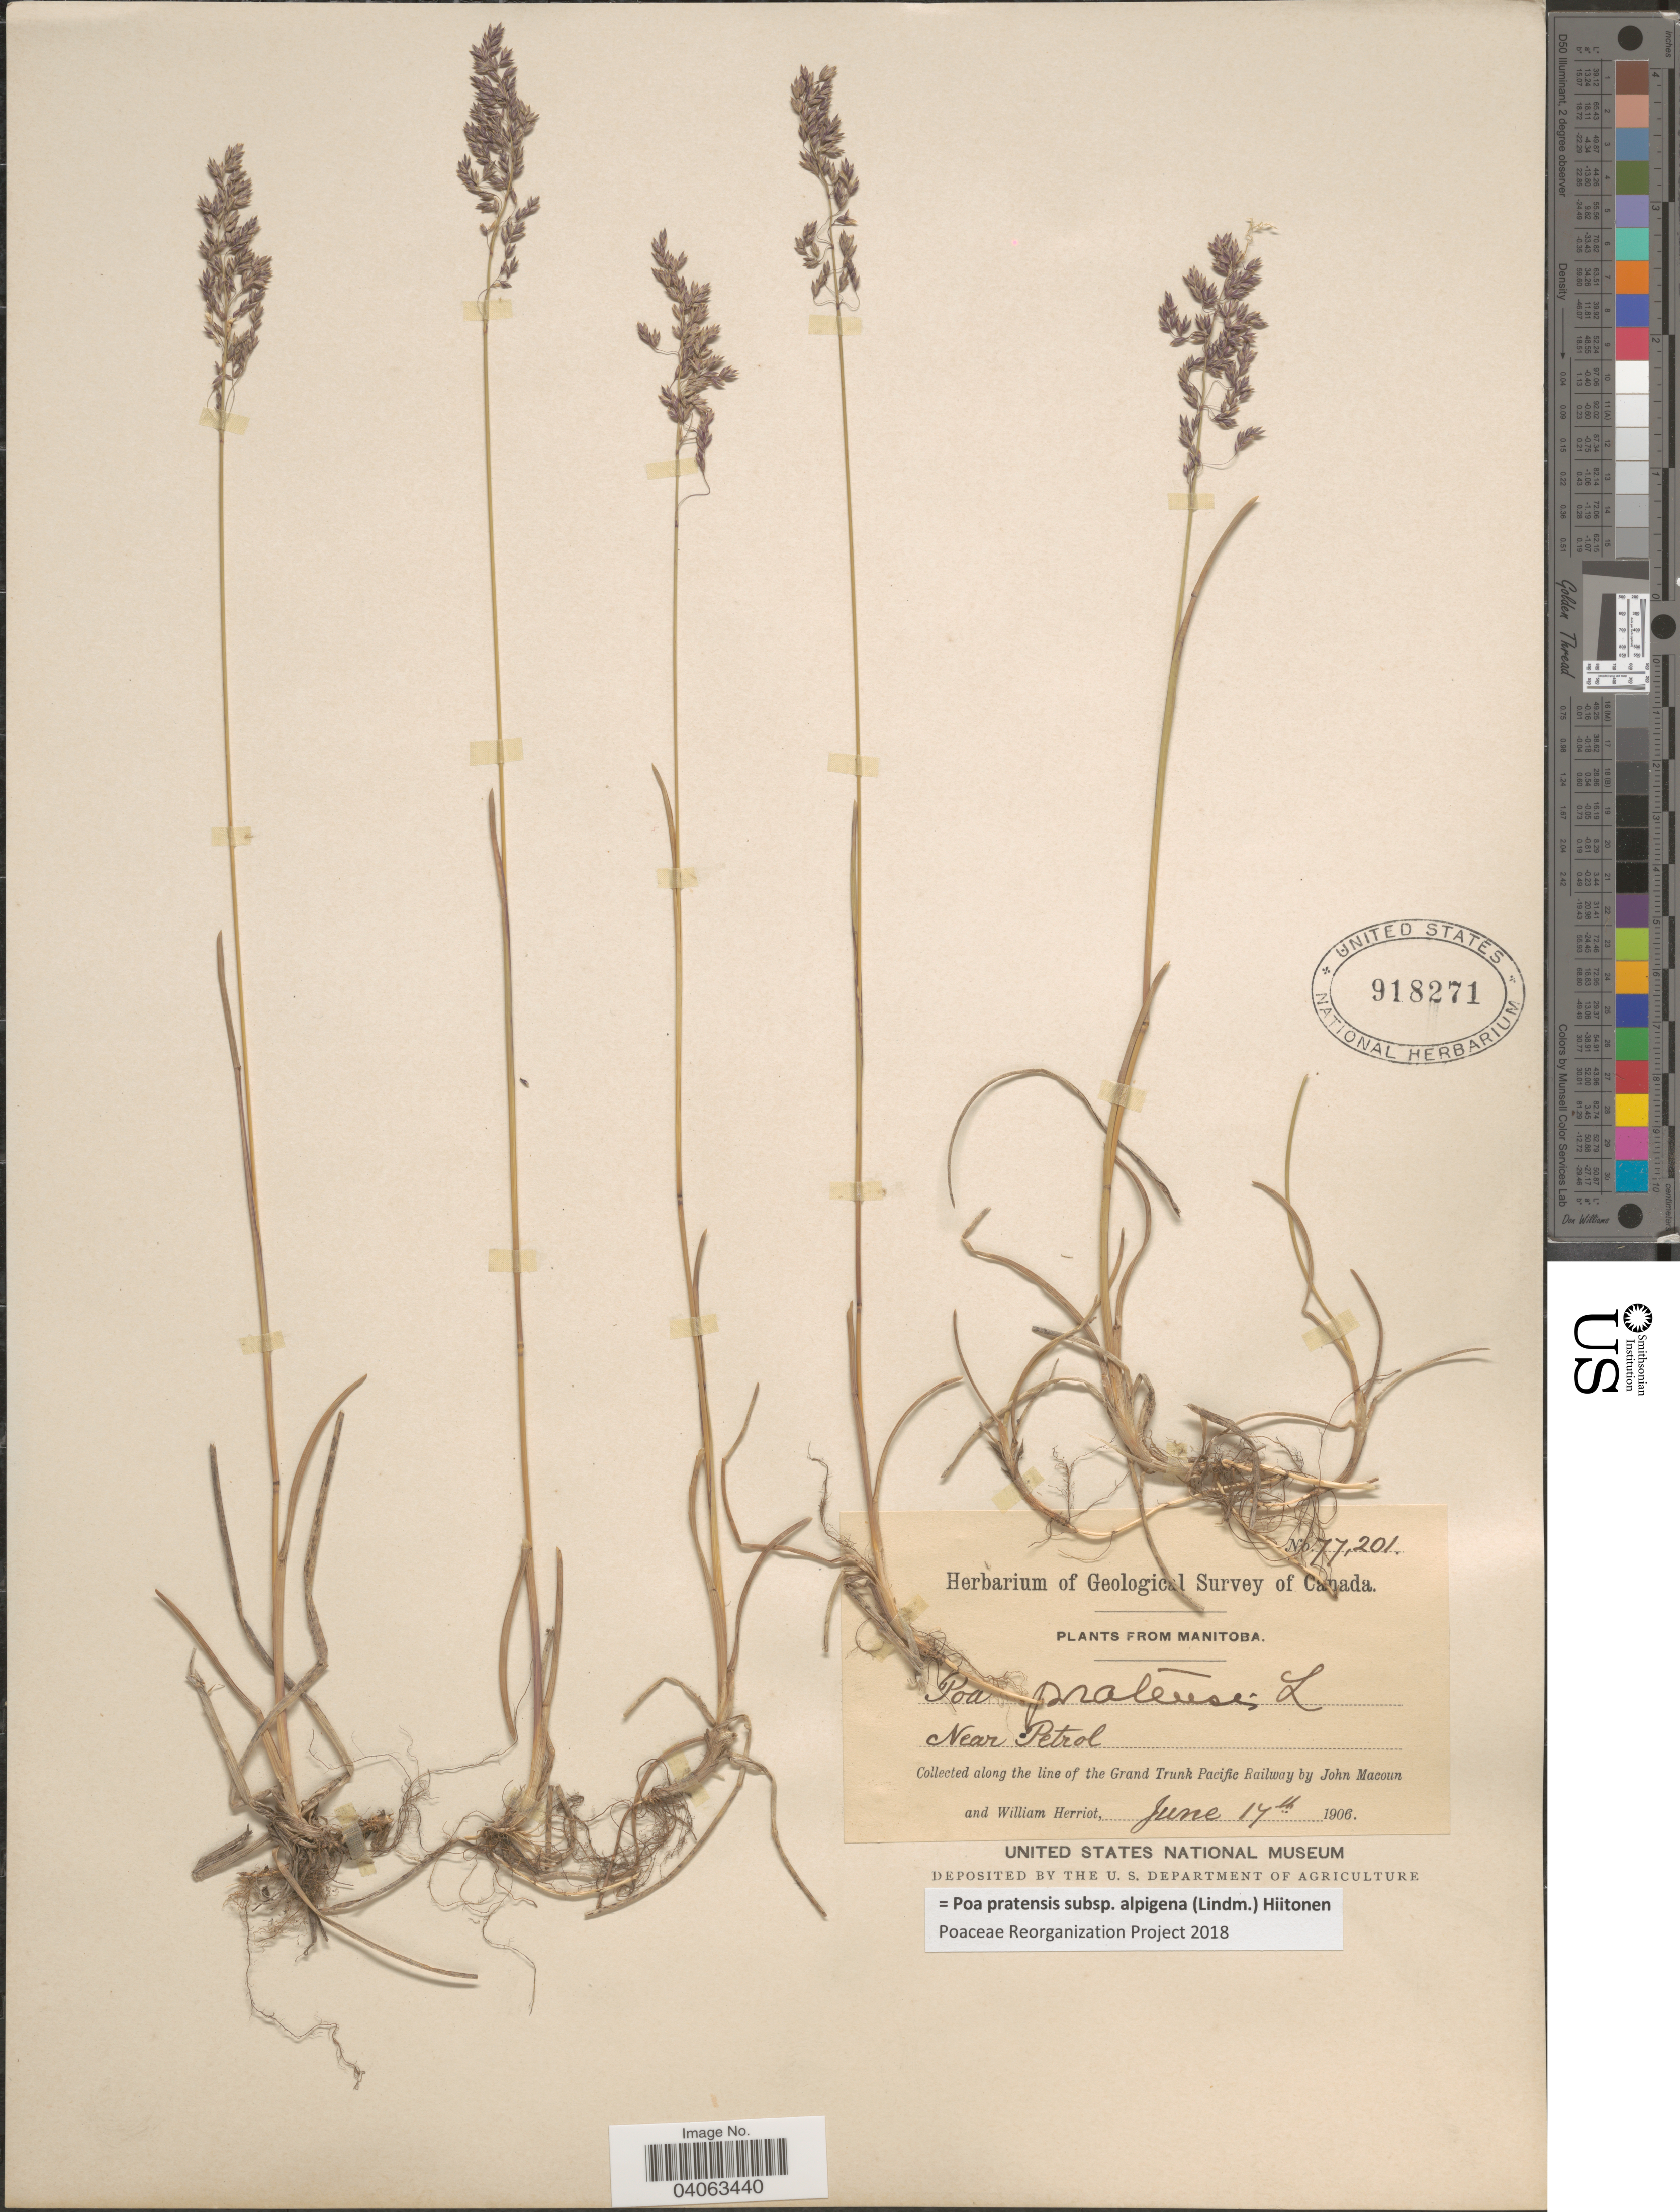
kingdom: Plantae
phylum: Tracheophyta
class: Liliopsida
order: Poales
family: Poaceae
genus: Poa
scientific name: Poa pratensis subsp. alpigena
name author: (Lindm.) Hiitonen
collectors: J. Macoun & W. Herriot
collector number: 77201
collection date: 1906-06-17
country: Canada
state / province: Manitoba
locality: Near Petrol. Along the line of the Grand Trunk Pacific Railway.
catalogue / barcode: US 918271